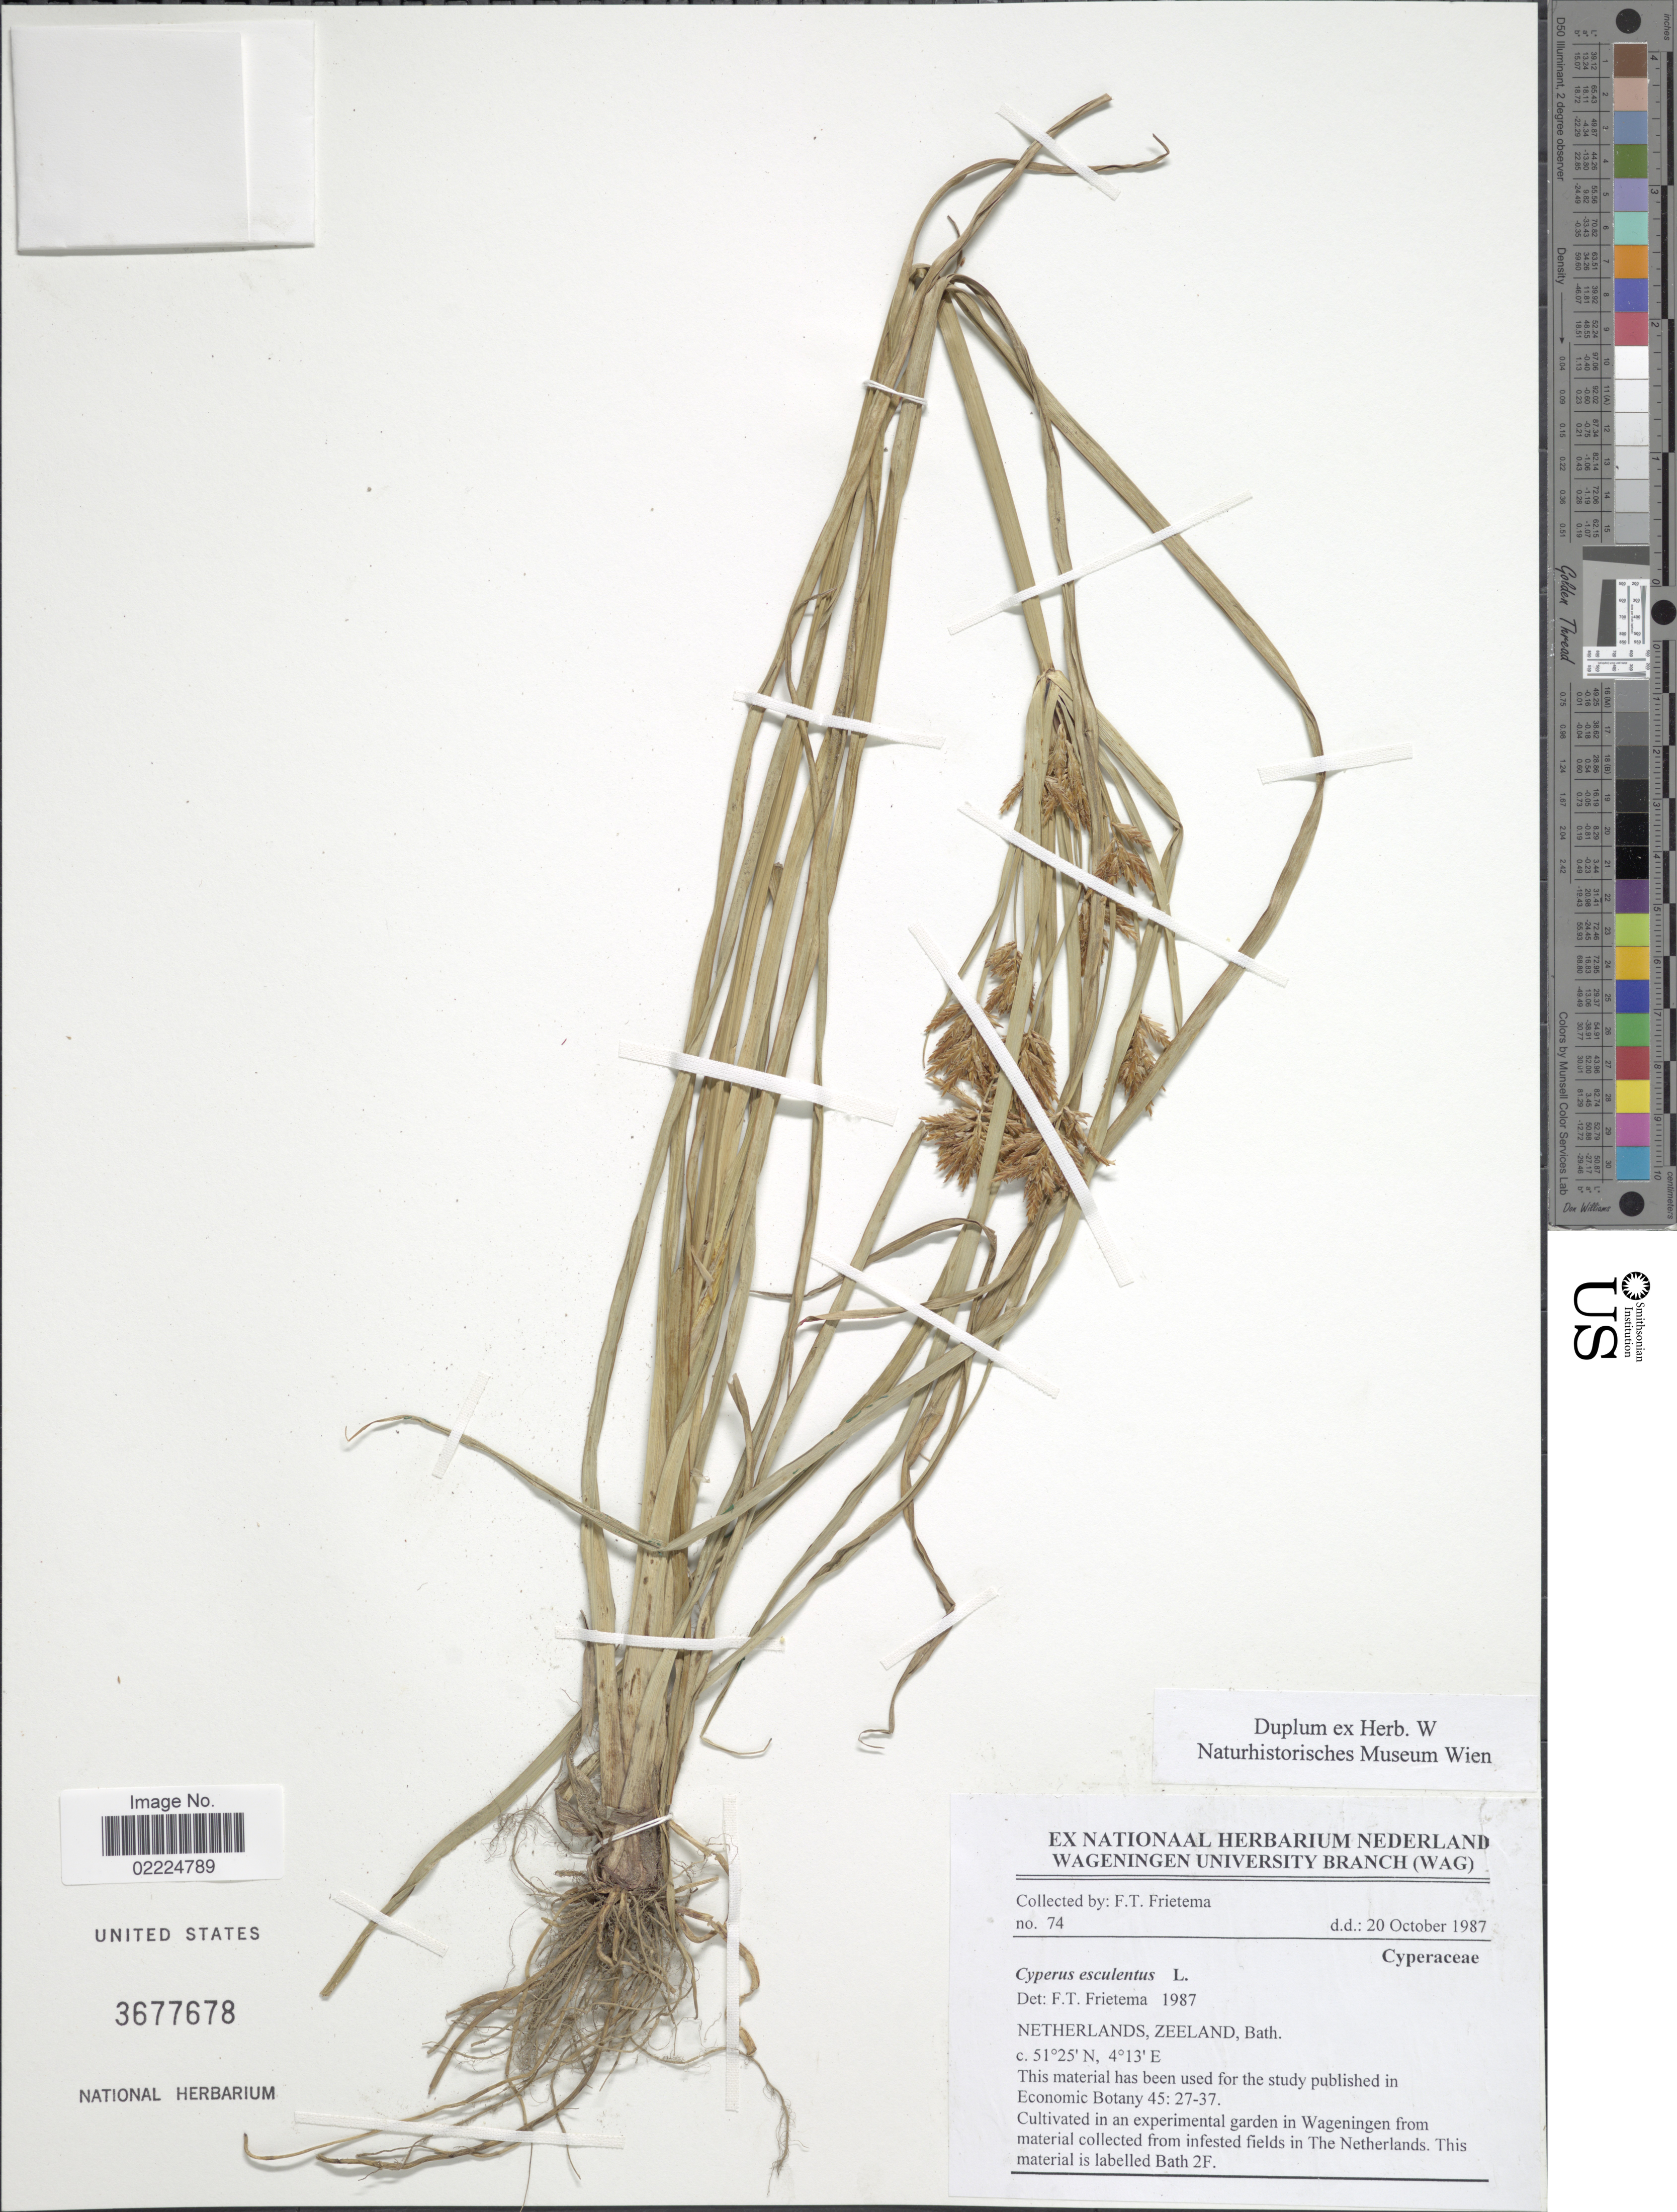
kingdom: Plantae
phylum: Tracheophyta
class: Liliopsida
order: Poales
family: Cyperaceae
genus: Cyperus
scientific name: Cyperus esculentus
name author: L.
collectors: F. Frietema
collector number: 74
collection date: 1987-10-20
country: Netherlands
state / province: Zeeland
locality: Netherlands, Zeeland, Bath.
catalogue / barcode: US 3677678